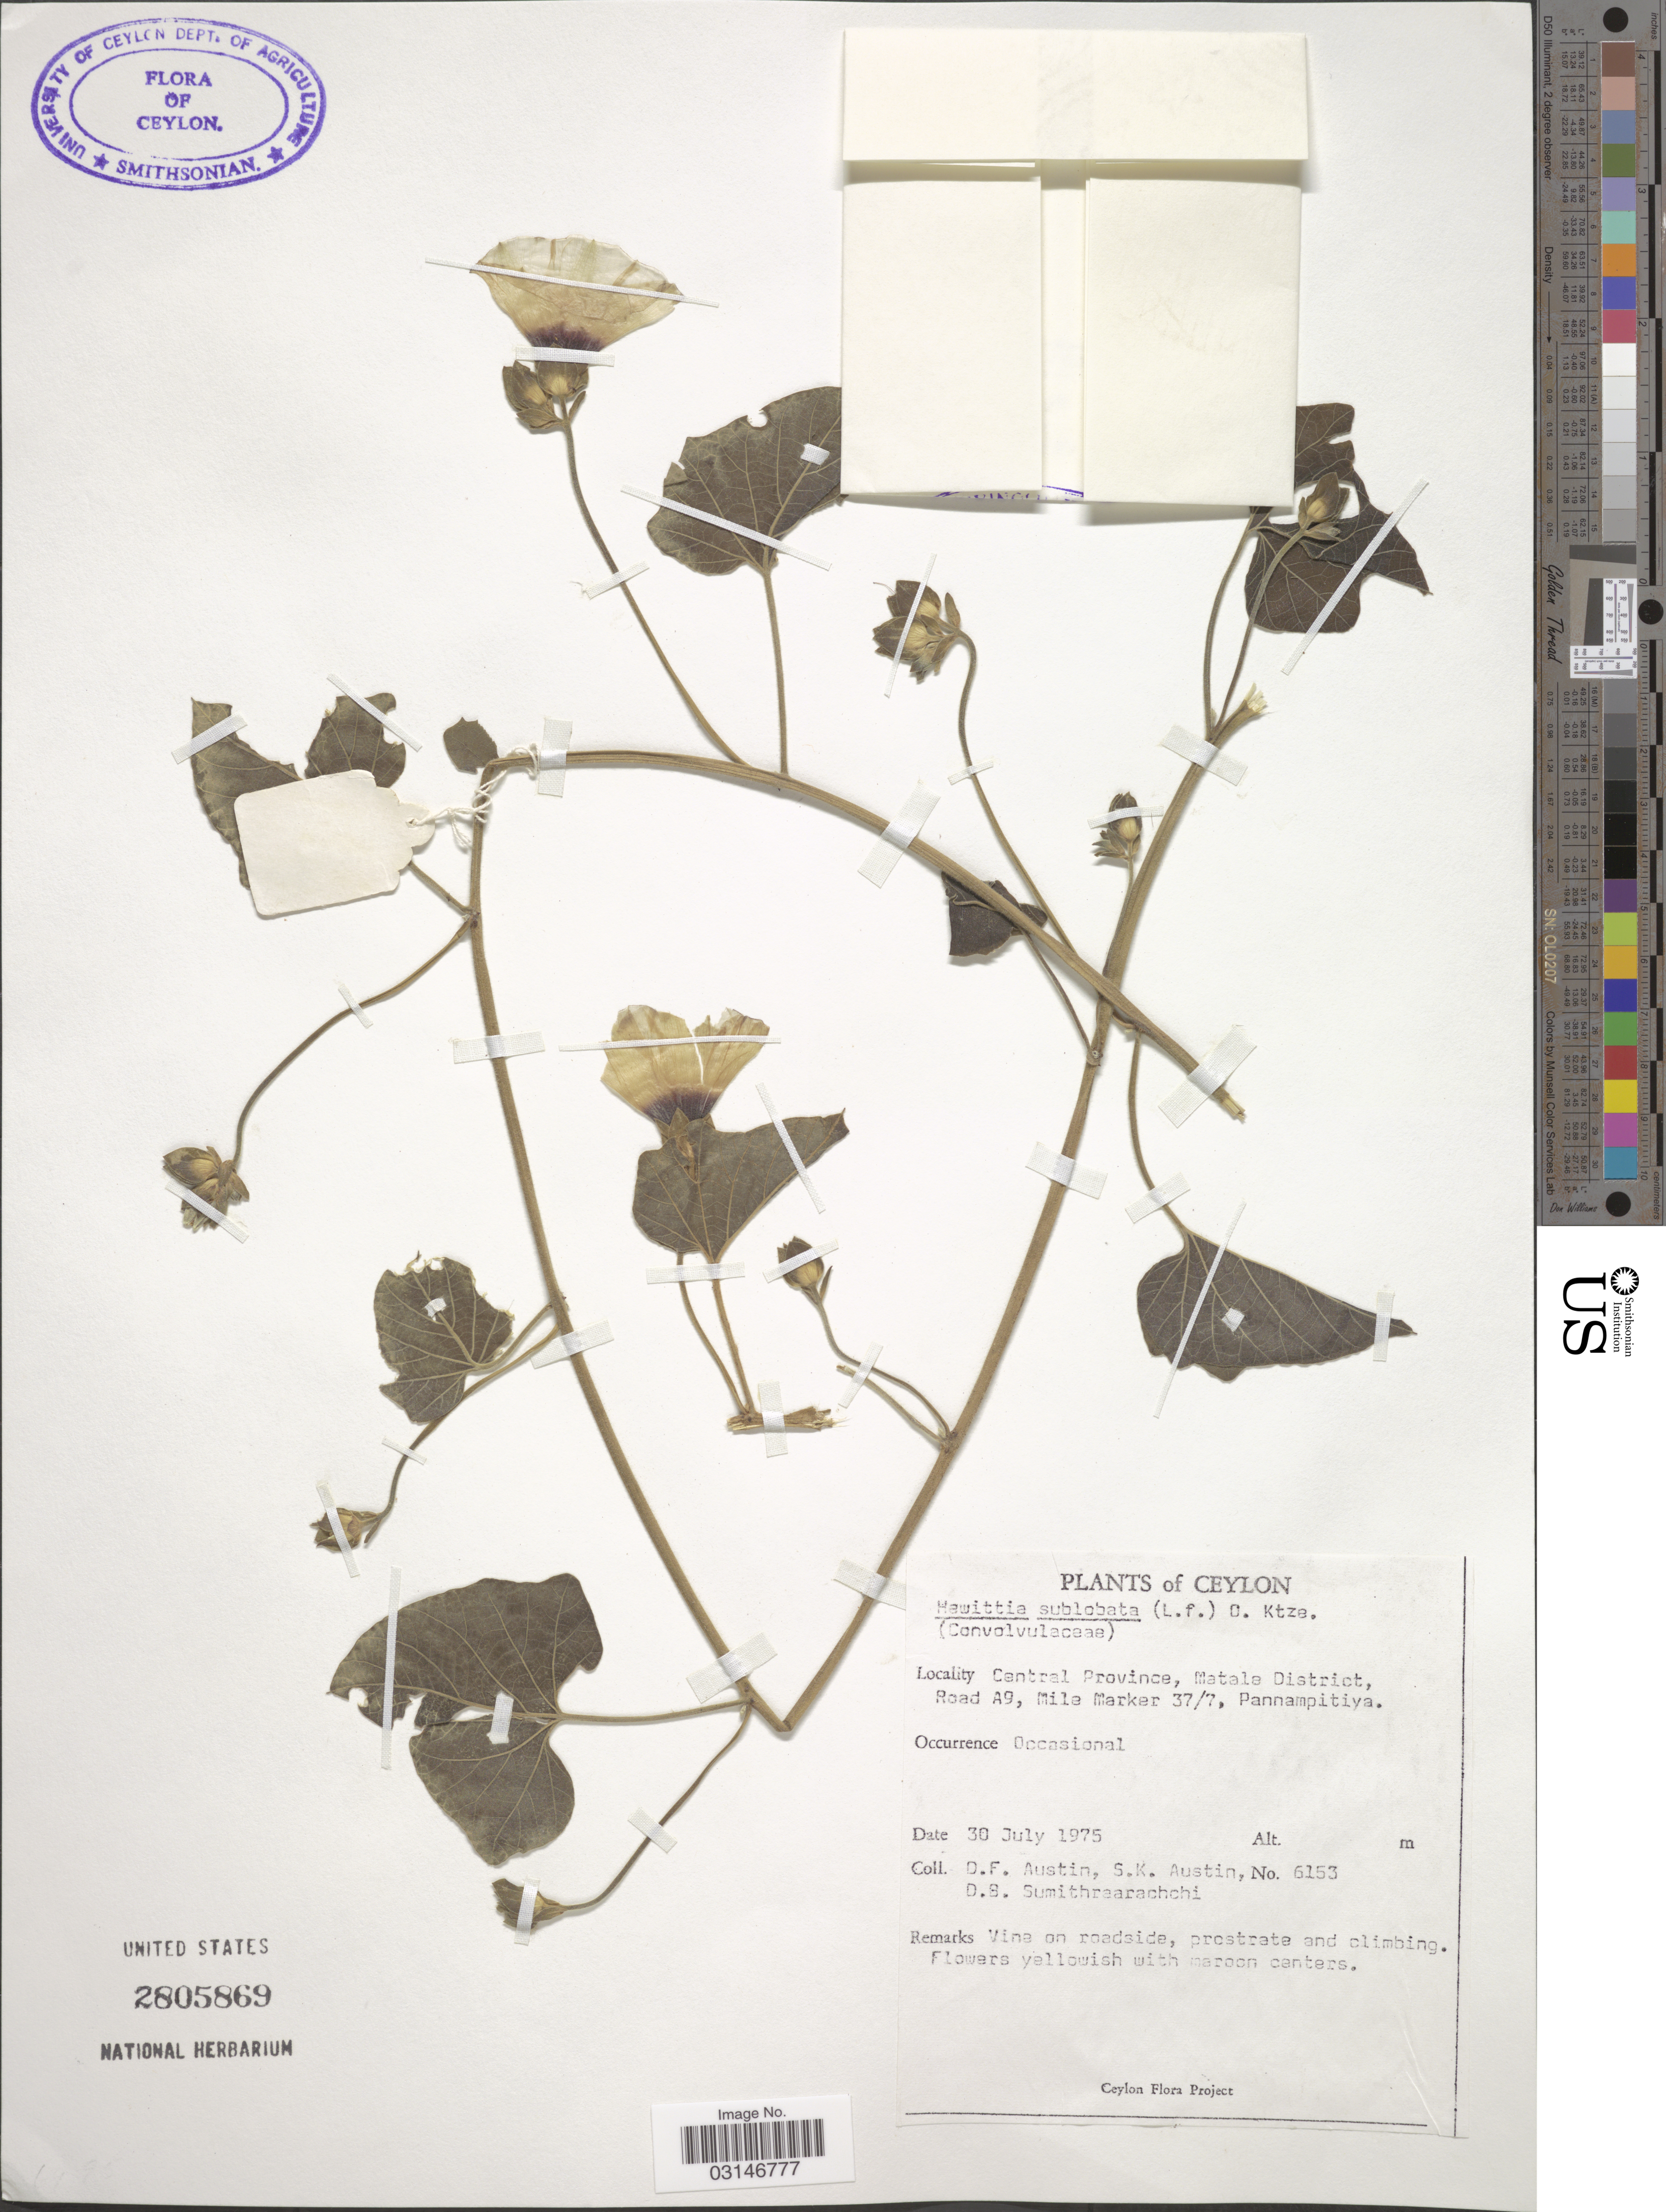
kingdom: Plantae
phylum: Tracheophyta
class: Magnoliopsida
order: Solanales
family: Convolvulaceae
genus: Hewittia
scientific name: Hewittia sublobata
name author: (L. f.) Kuntze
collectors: D. Austin, S. Austin & D. B. Sumithraarachchi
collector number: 6153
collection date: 1975-07-30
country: Sri Lanka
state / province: Central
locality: Ceylon, Matale District, Road A9, Mile Marker 37/7, Pannampitiya.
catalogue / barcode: US 2805869